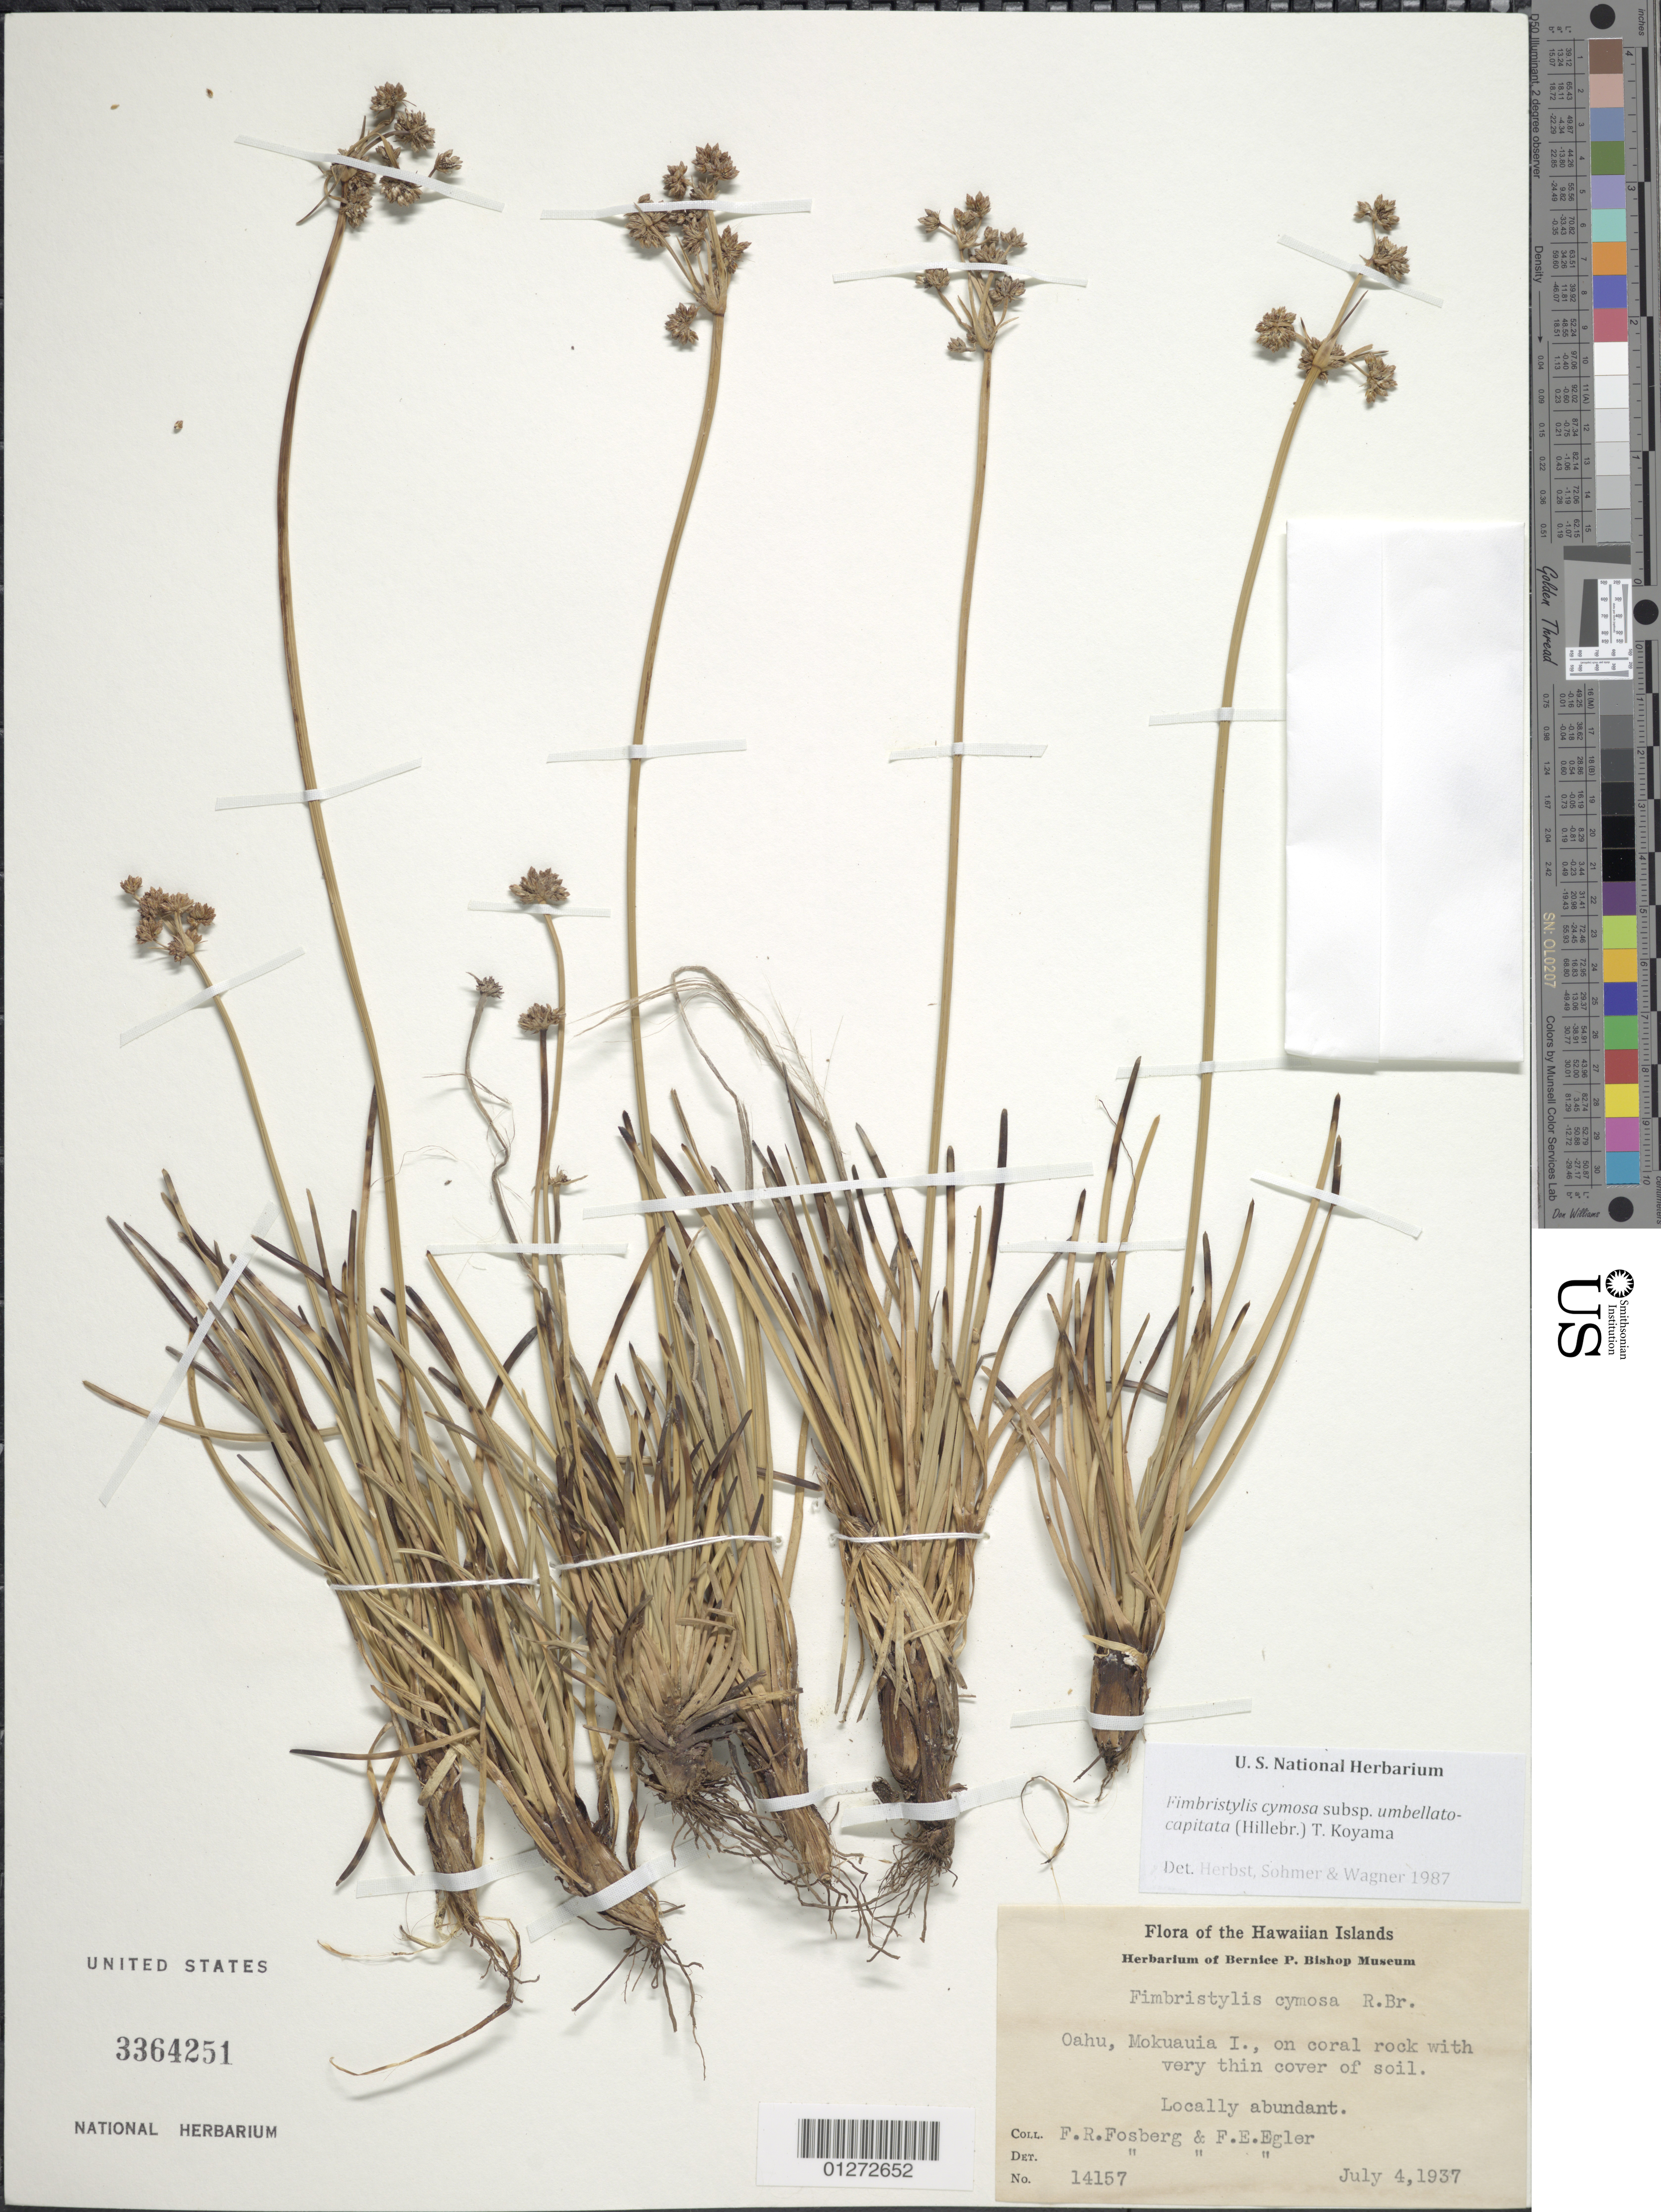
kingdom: Plantae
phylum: Tracheophyta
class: Liliopsida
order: Poales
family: Cyperaceae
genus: Fimbristylis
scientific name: Fimbristylis cymosa subsp. umbellatocapitata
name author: (Hillebr.) T. Koyama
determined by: Herbst, D. R.; Sohmer, S. H.; Wagner, W. L.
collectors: F. R. Fosberg & F. Egler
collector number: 14157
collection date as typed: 4 Jul 1937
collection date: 1937-07-04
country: United States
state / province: Hawaii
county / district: Honolulu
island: Oahu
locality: Mokuauia Island, on coral rock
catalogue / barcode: US 3364251